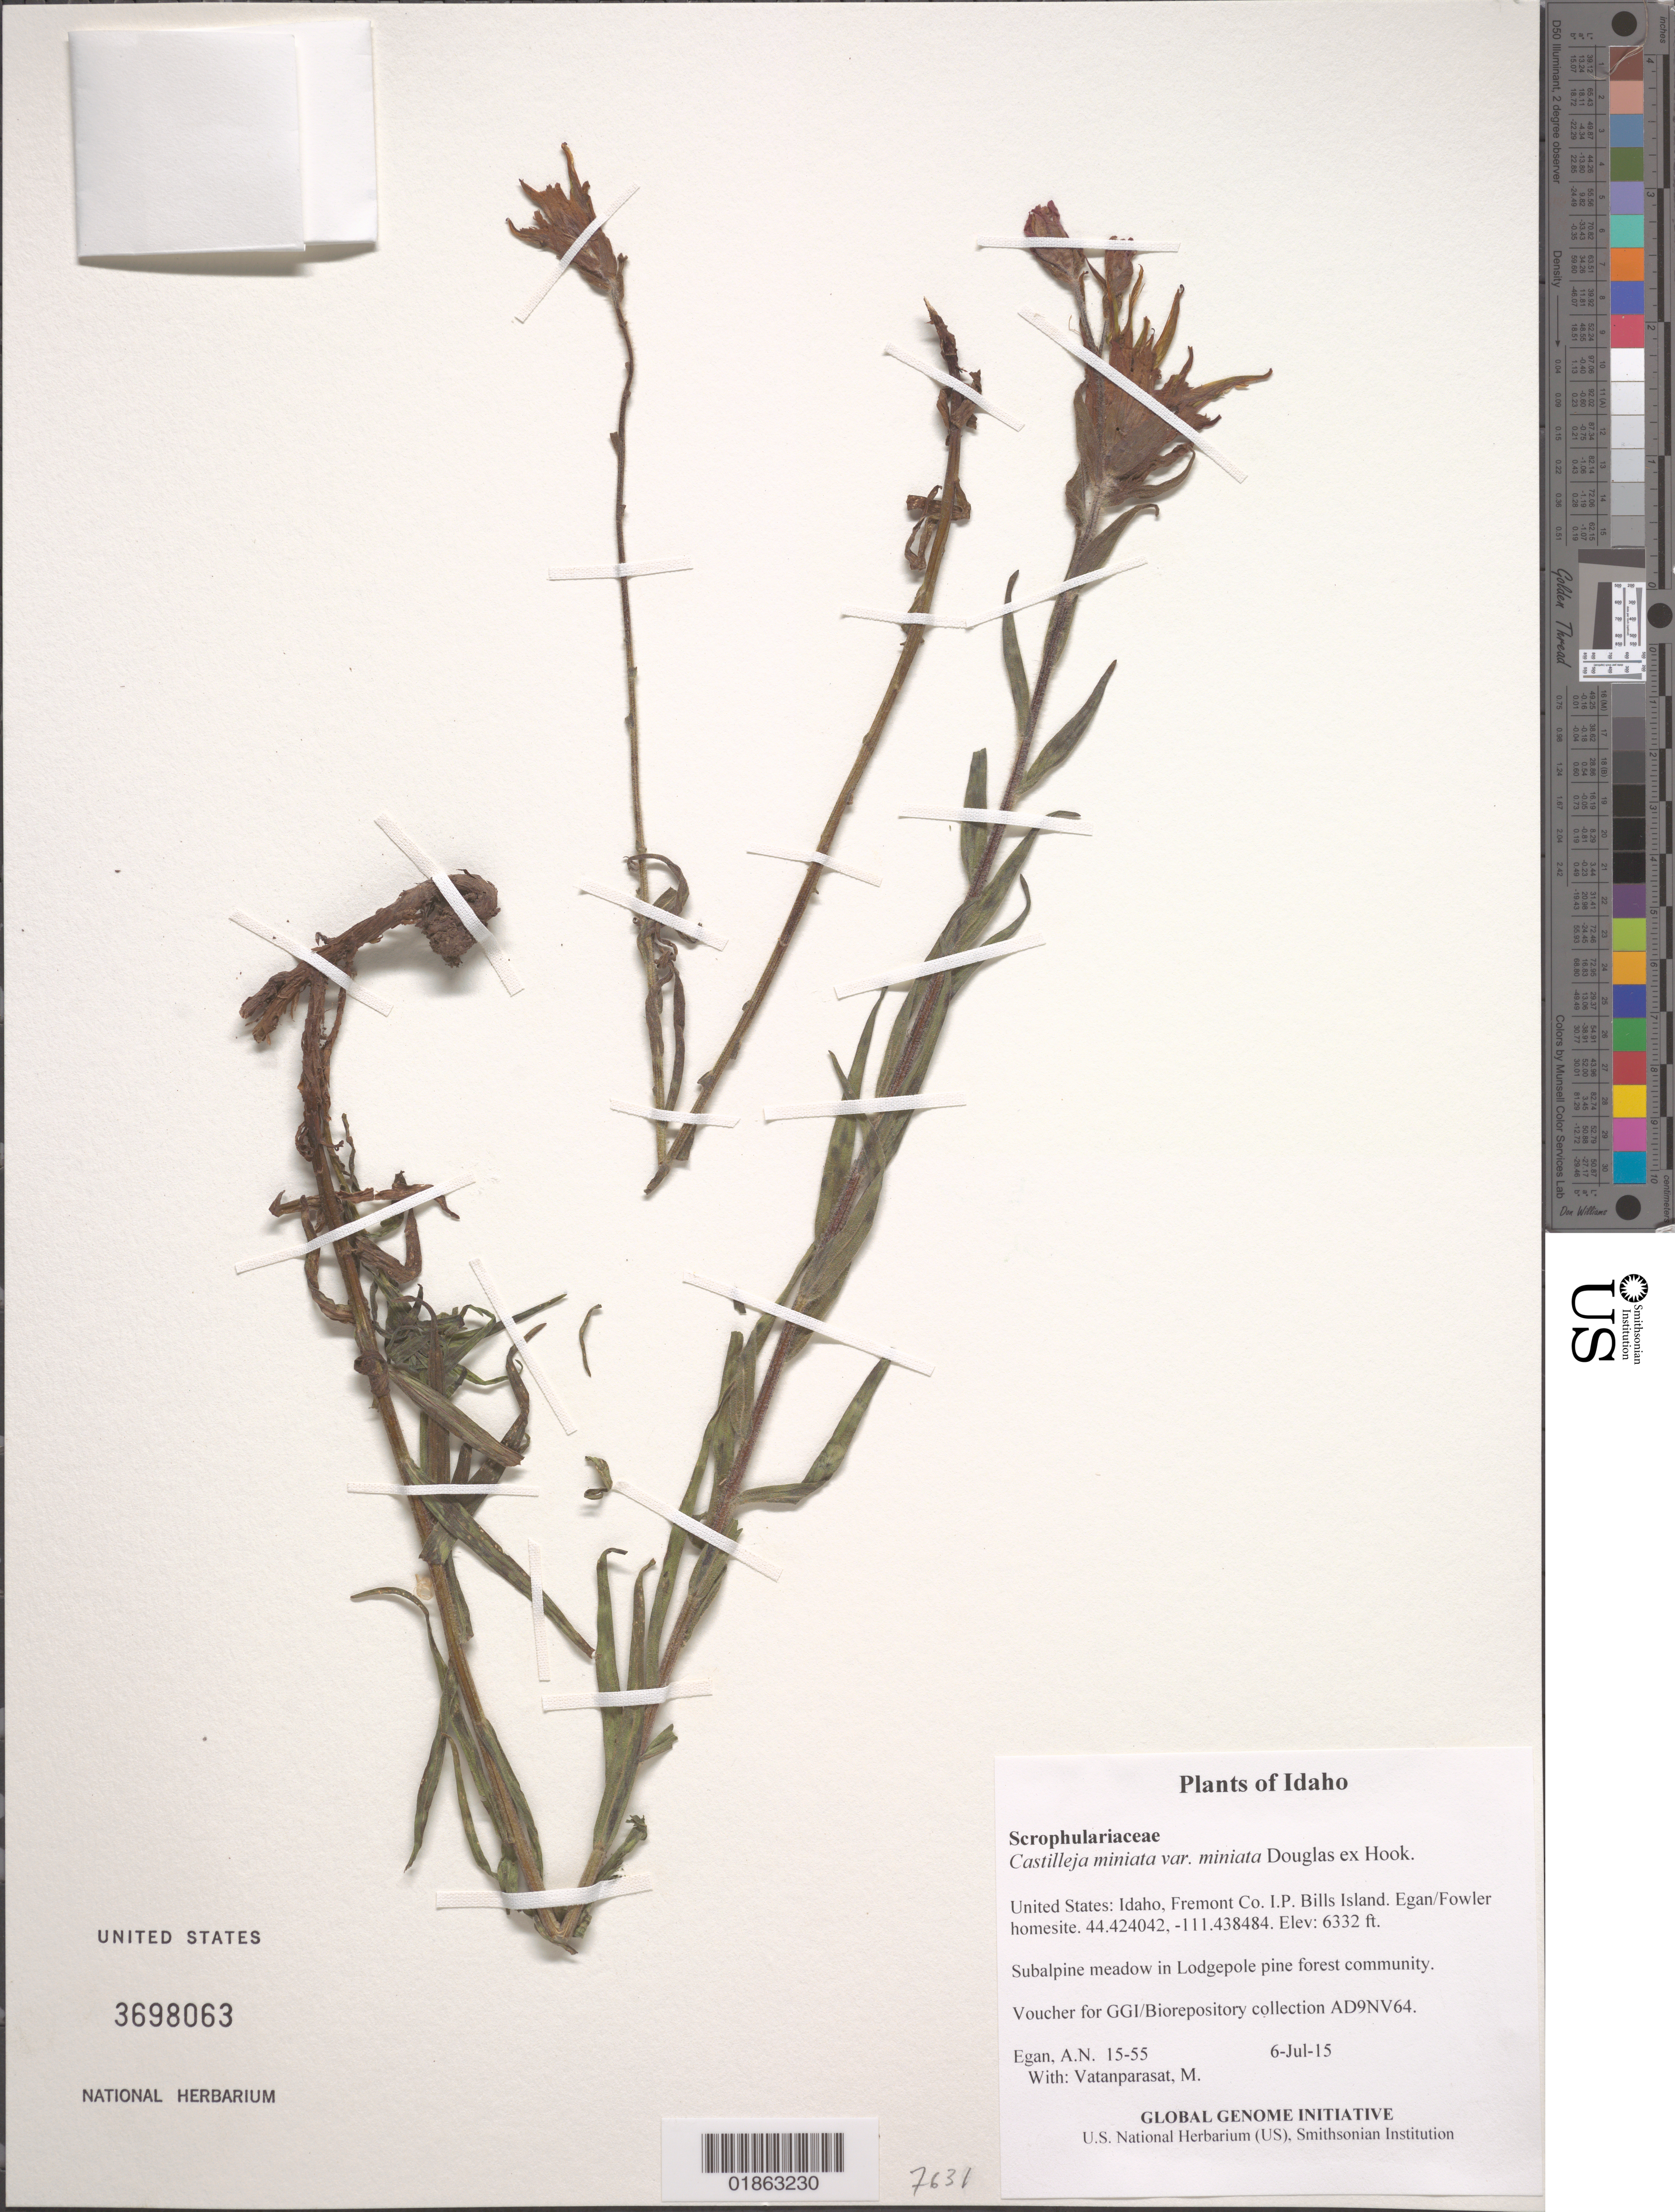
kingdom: Plantae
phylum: Tracheophyta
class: Magnoliopsida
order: Lamiales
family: Orobanchaceae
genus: Castilleja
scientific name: Castilleja miniata subsp. miniata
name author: Douglas ex Hook.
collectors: A. N. Egan & M. Vatanparasat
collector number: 15-55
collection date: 2015-07-06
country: United States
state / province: Idaho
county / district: Fremont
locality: I.P. Bills Island. Egan/Fowler homesite.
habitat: Subalpine meadow in Lodgepole pine forest community.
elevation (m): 1930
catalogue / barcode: US 3698063